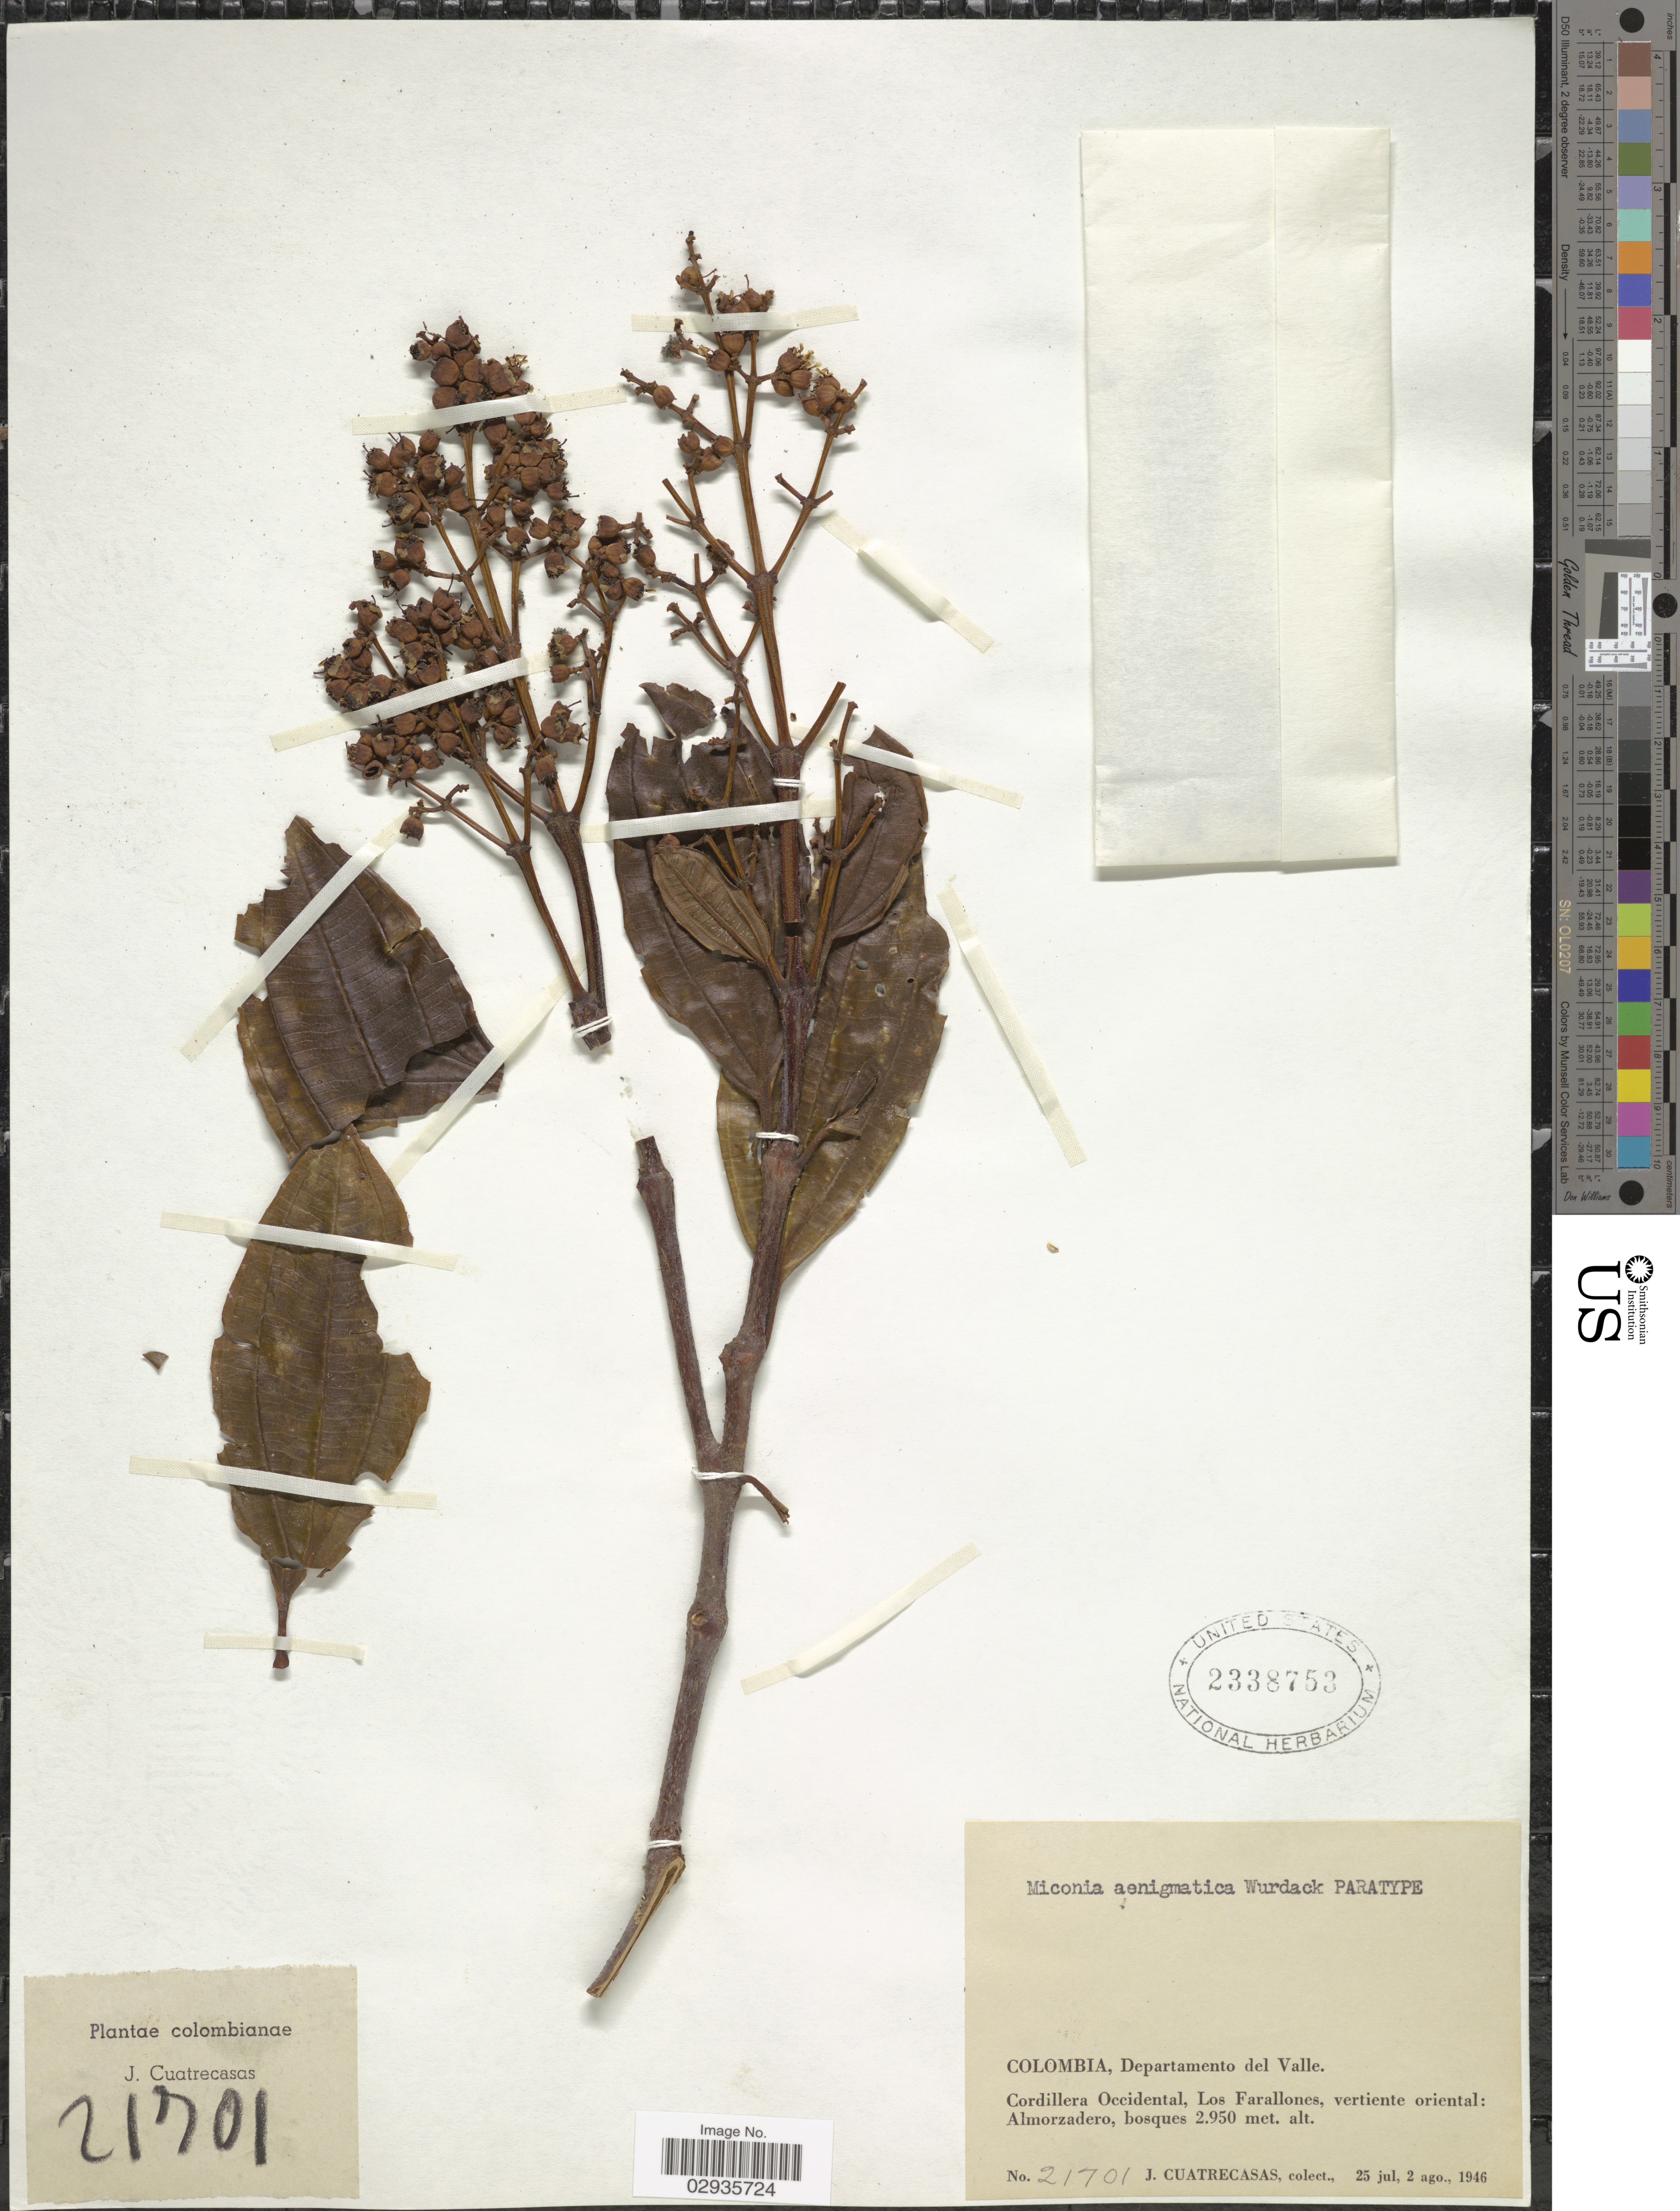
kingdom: Plantae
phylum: Tracheophyta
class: Magnoliopsida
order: Myrtales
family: Melastomataceae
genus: Miconia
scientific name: Miconia aenigmatica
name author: Wurdack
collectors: J. Cuatrecasas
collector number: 21701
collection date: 1946-07-25/1946-08-02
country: Colombia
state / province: Valle del Cauca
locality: Departamento del Valle. Cordillera Occidental, Los Farallones, vertiente oriental: Almorzadero.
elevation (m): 2950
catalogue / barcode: US 2338753